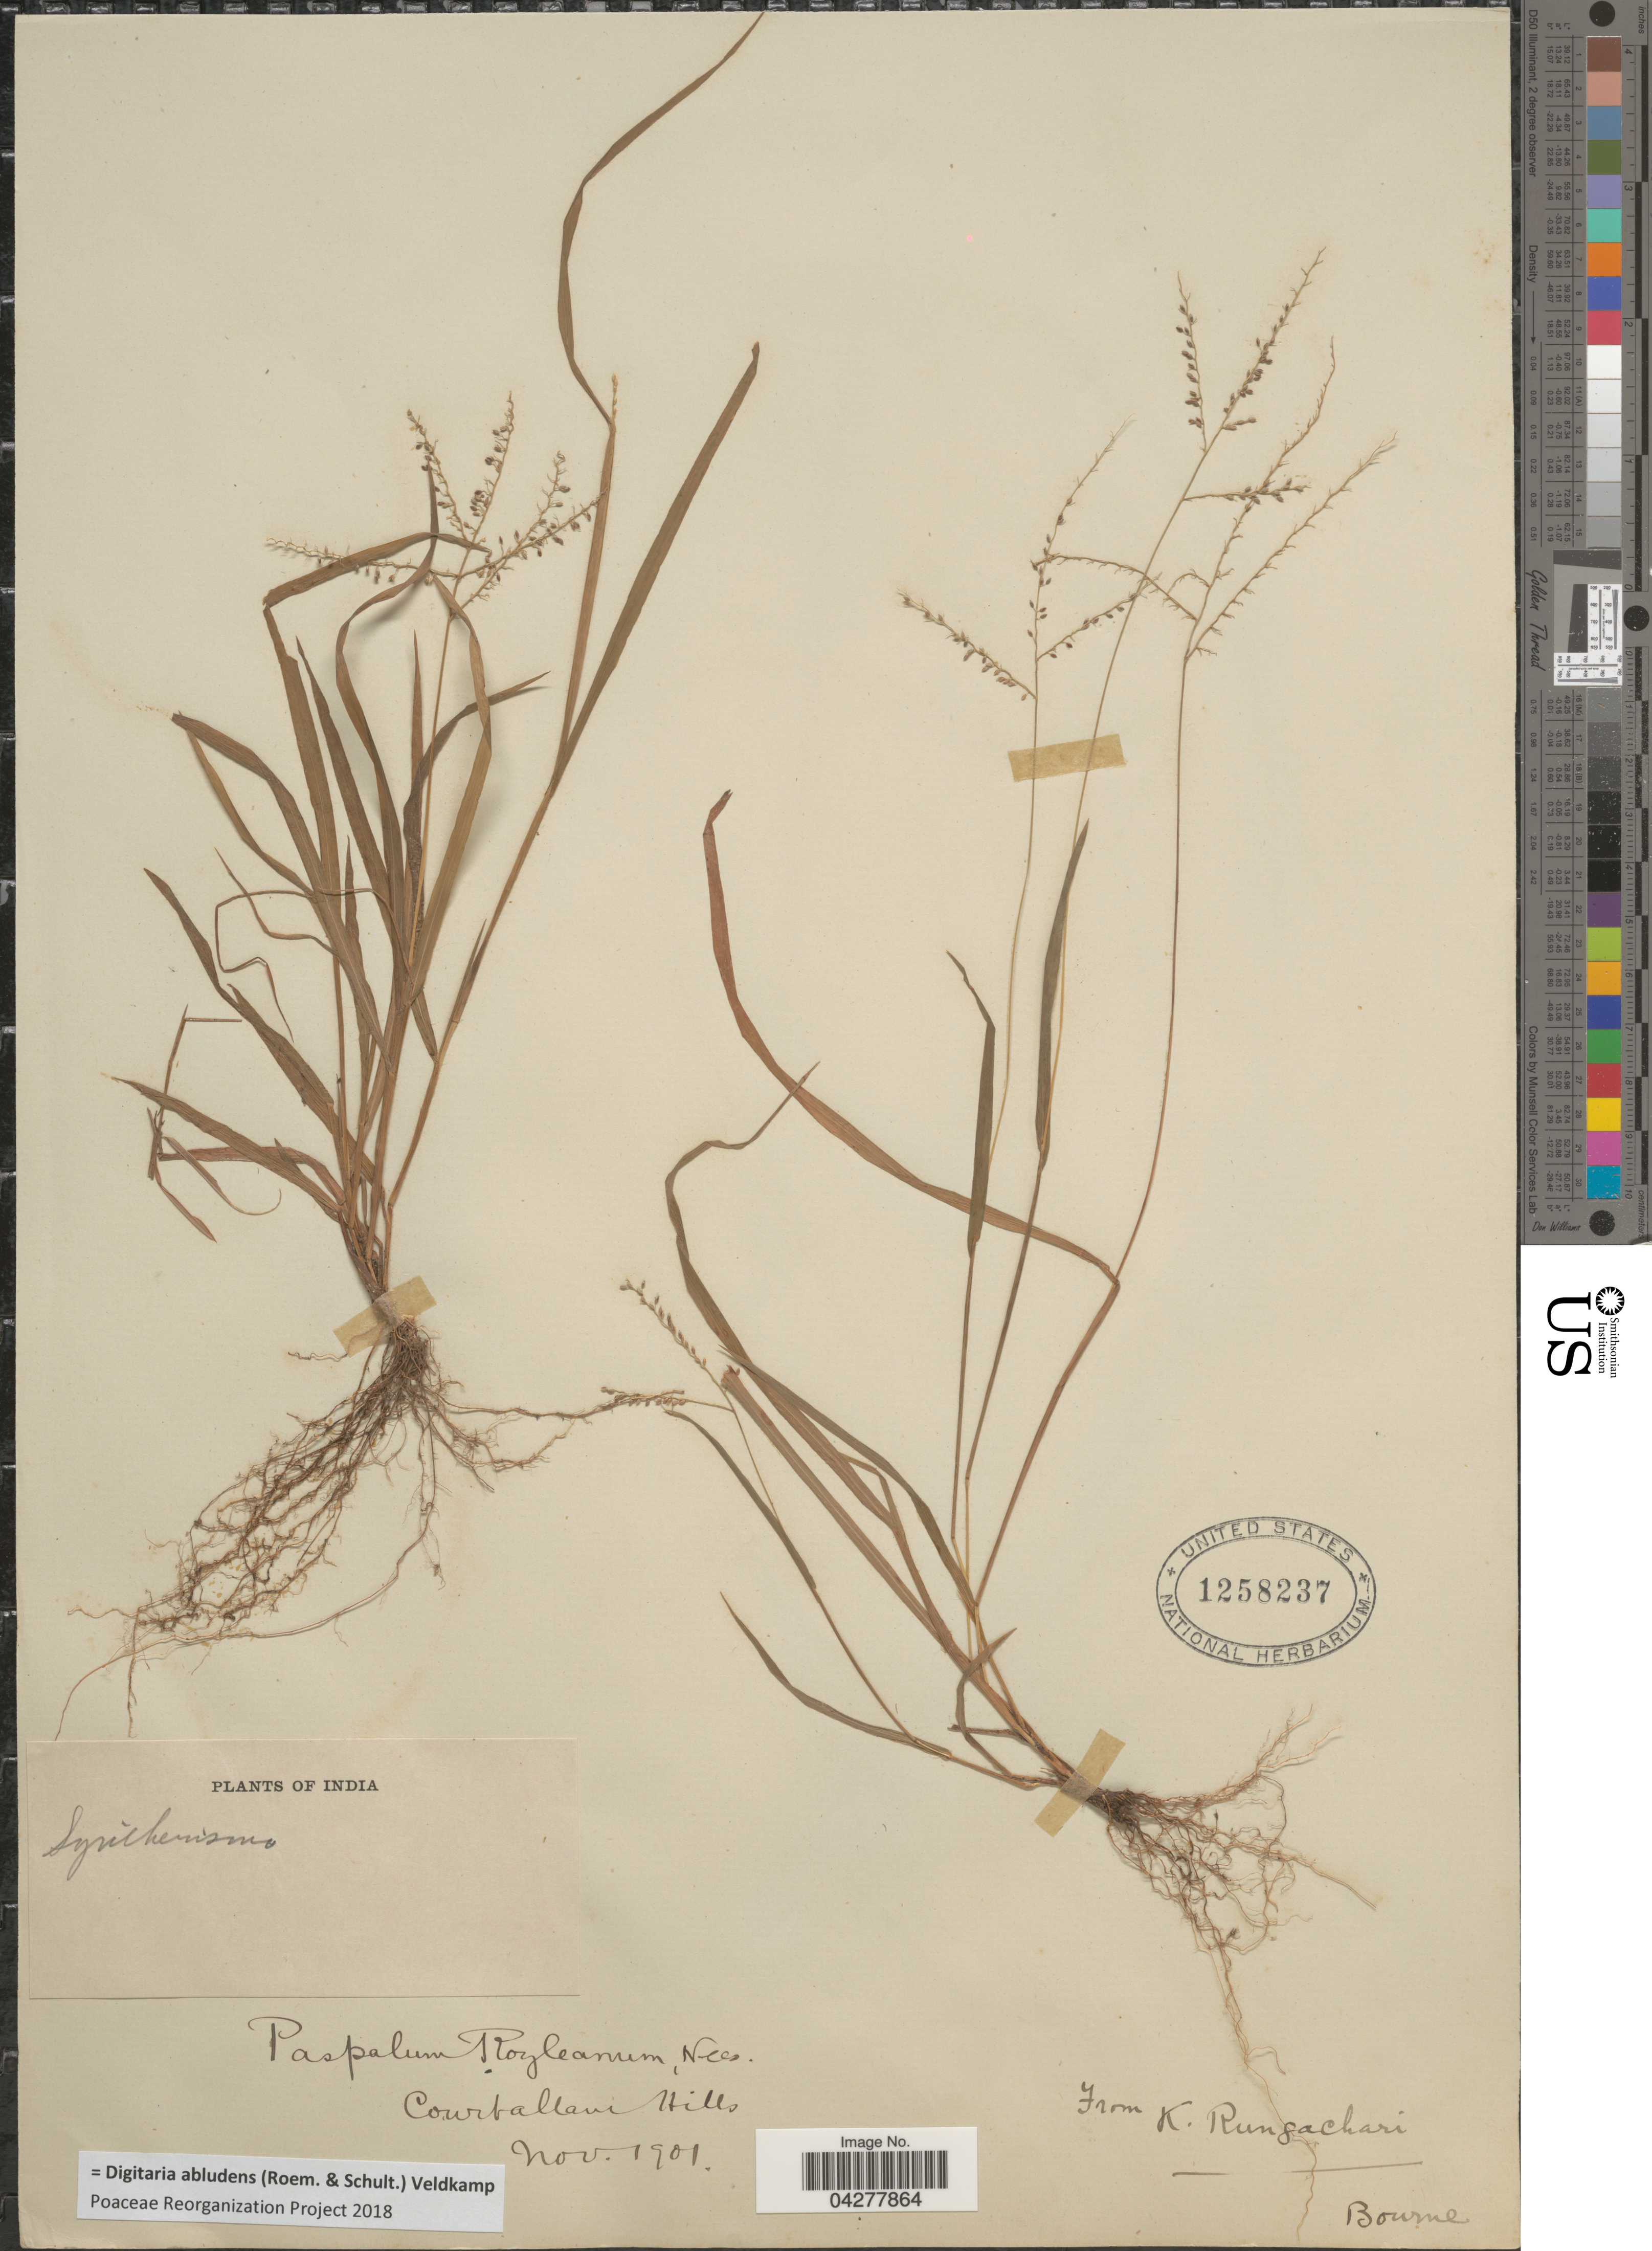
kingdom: Plantae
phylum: Tracheophyta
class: Liliopsida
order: Poales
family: Poaceae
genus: Digitaria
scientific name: Digitaria abludens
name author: (Roem. & Schult.) Veldkamp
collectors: Mrs. Bourne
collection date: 1901-11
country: India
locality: Courtallam Hills.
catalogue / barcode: US 1258237